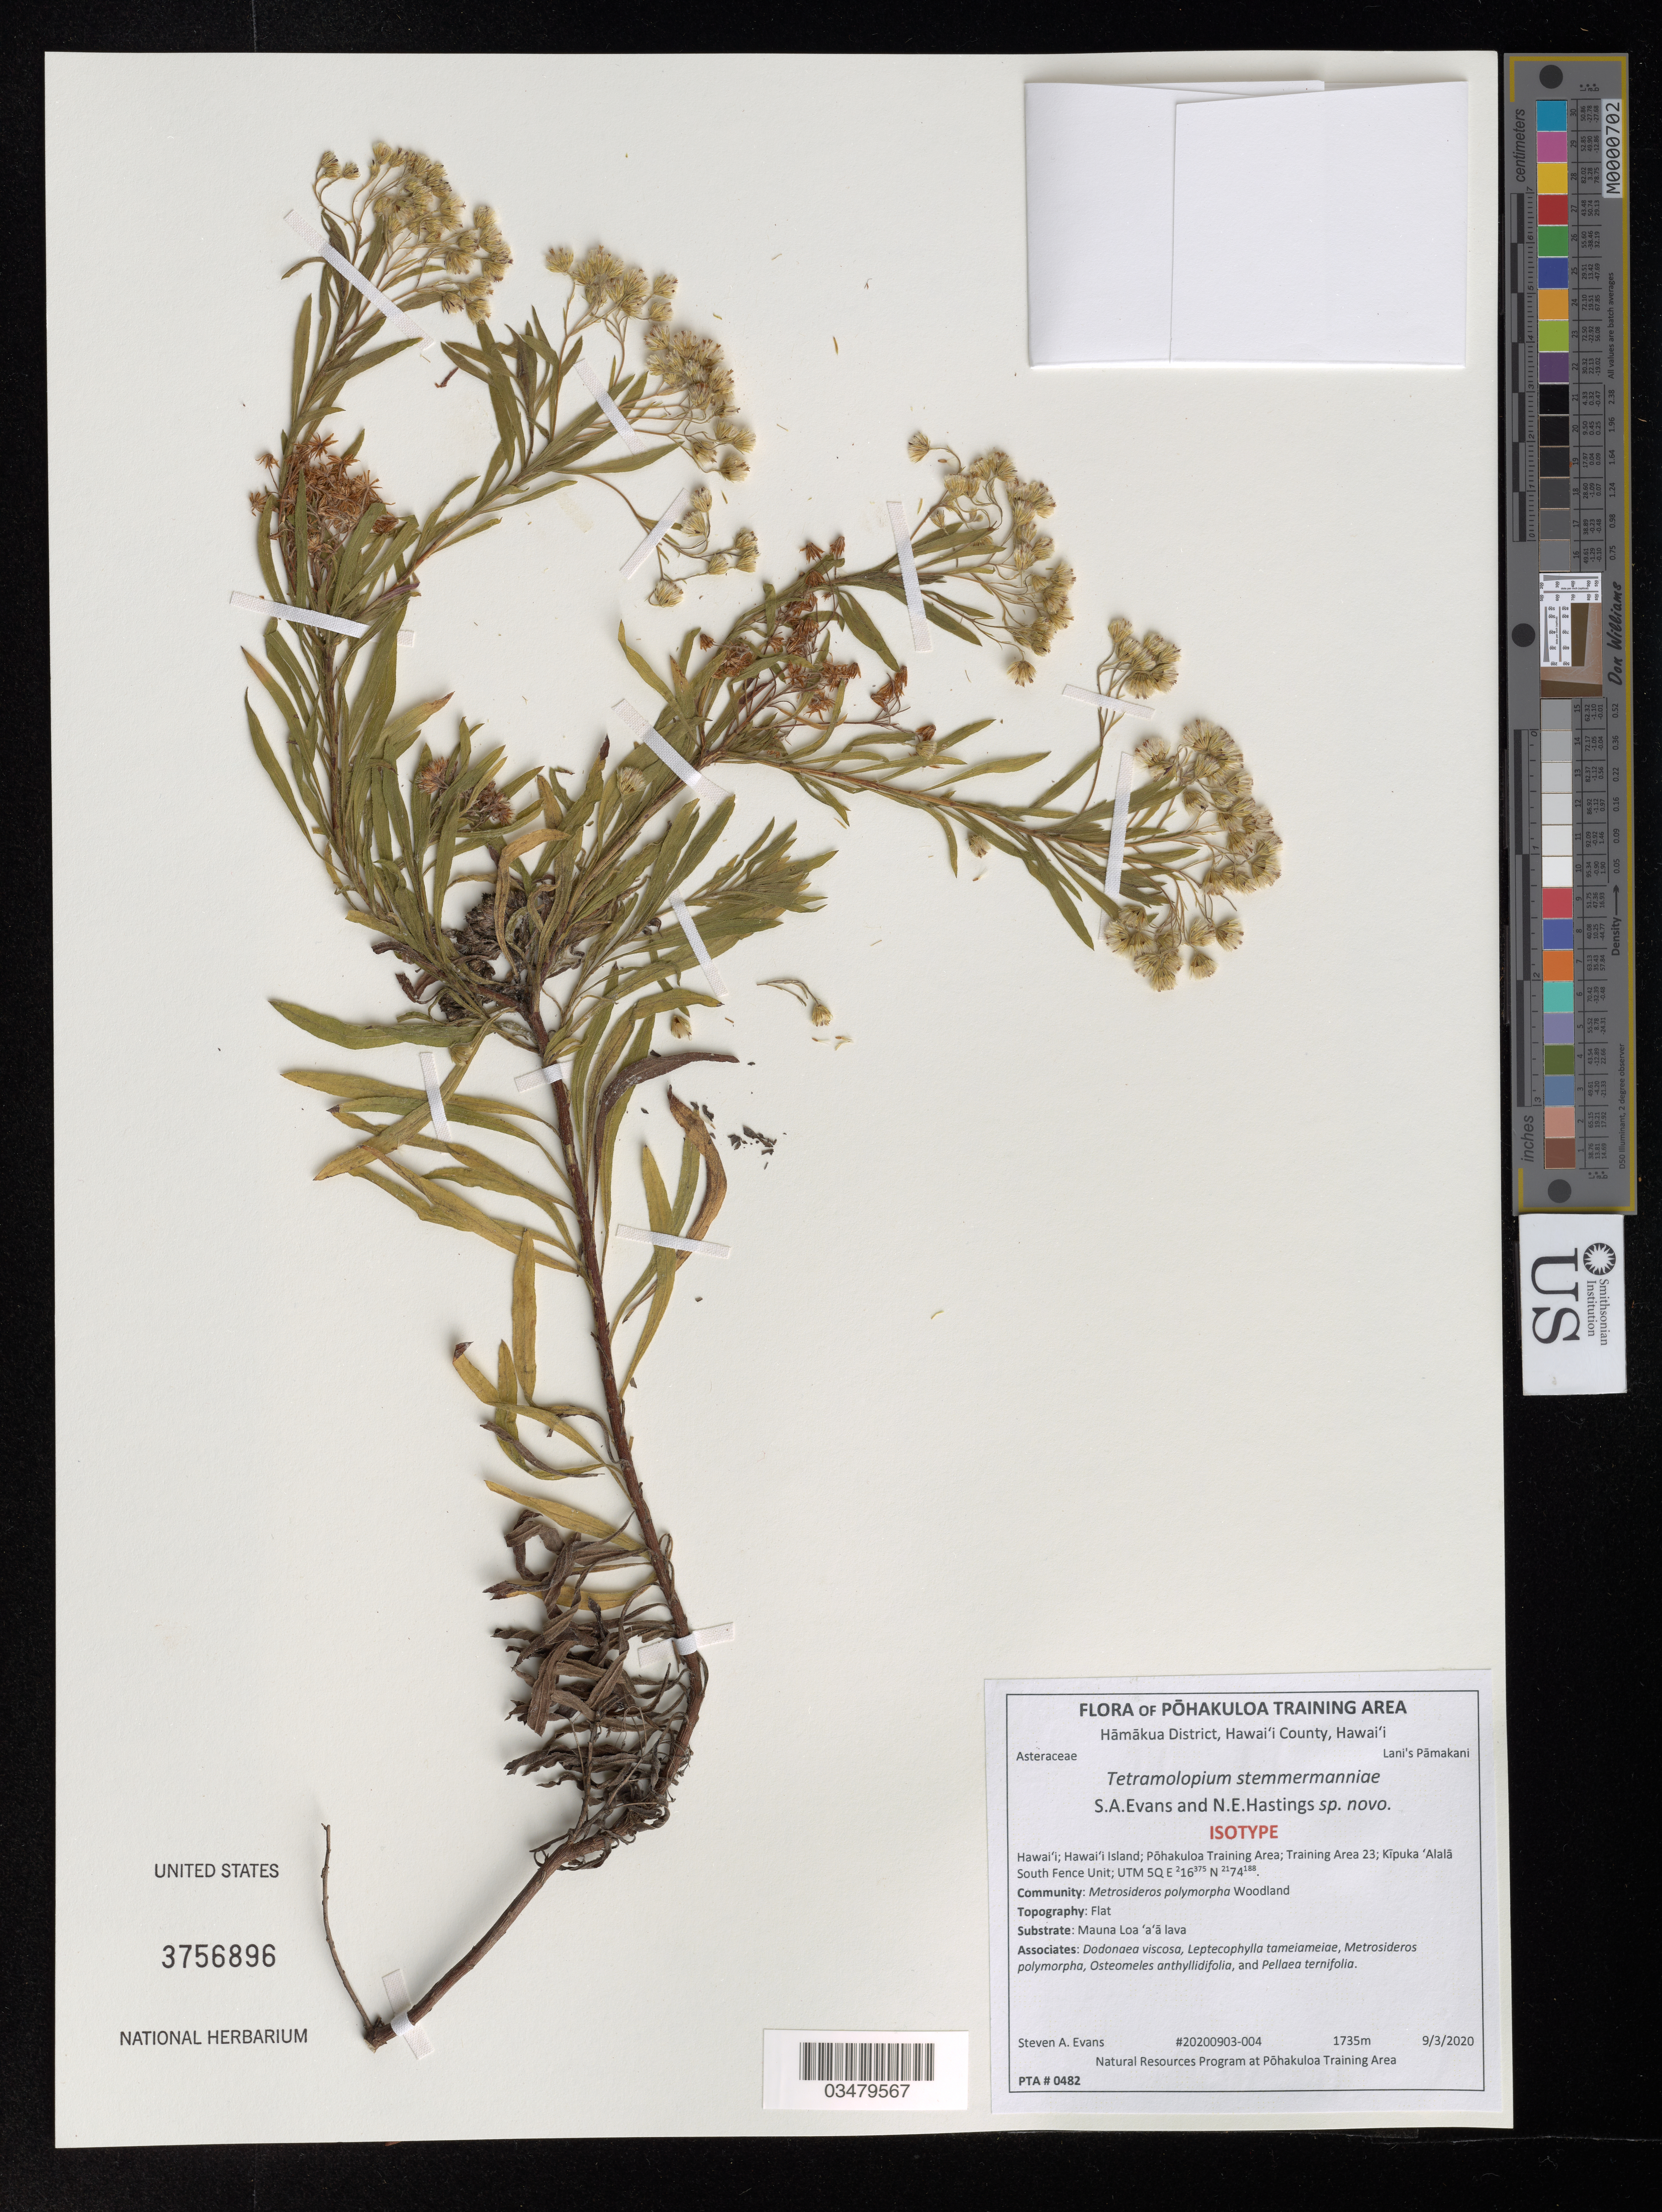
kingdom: Plantae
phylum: Tracheophyta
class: Magnoliopsida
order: Asterales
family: Asteraceae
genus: Tetramolopium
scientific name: Tetramolopium stemmermanniae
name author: Evans, S. A. & Hastings, N. E.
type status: Isotype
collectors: S. Evans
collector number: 20200903-004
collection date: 2020-09-03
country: United States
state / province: Hawaii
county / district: Hawaii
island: Hawaii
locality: Hamakua District, Pohakuloa Training Area, Training Area 23, Kipuka Alala South Fence Unit.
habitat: Woodland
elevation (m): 1735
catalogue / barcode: US 3756896